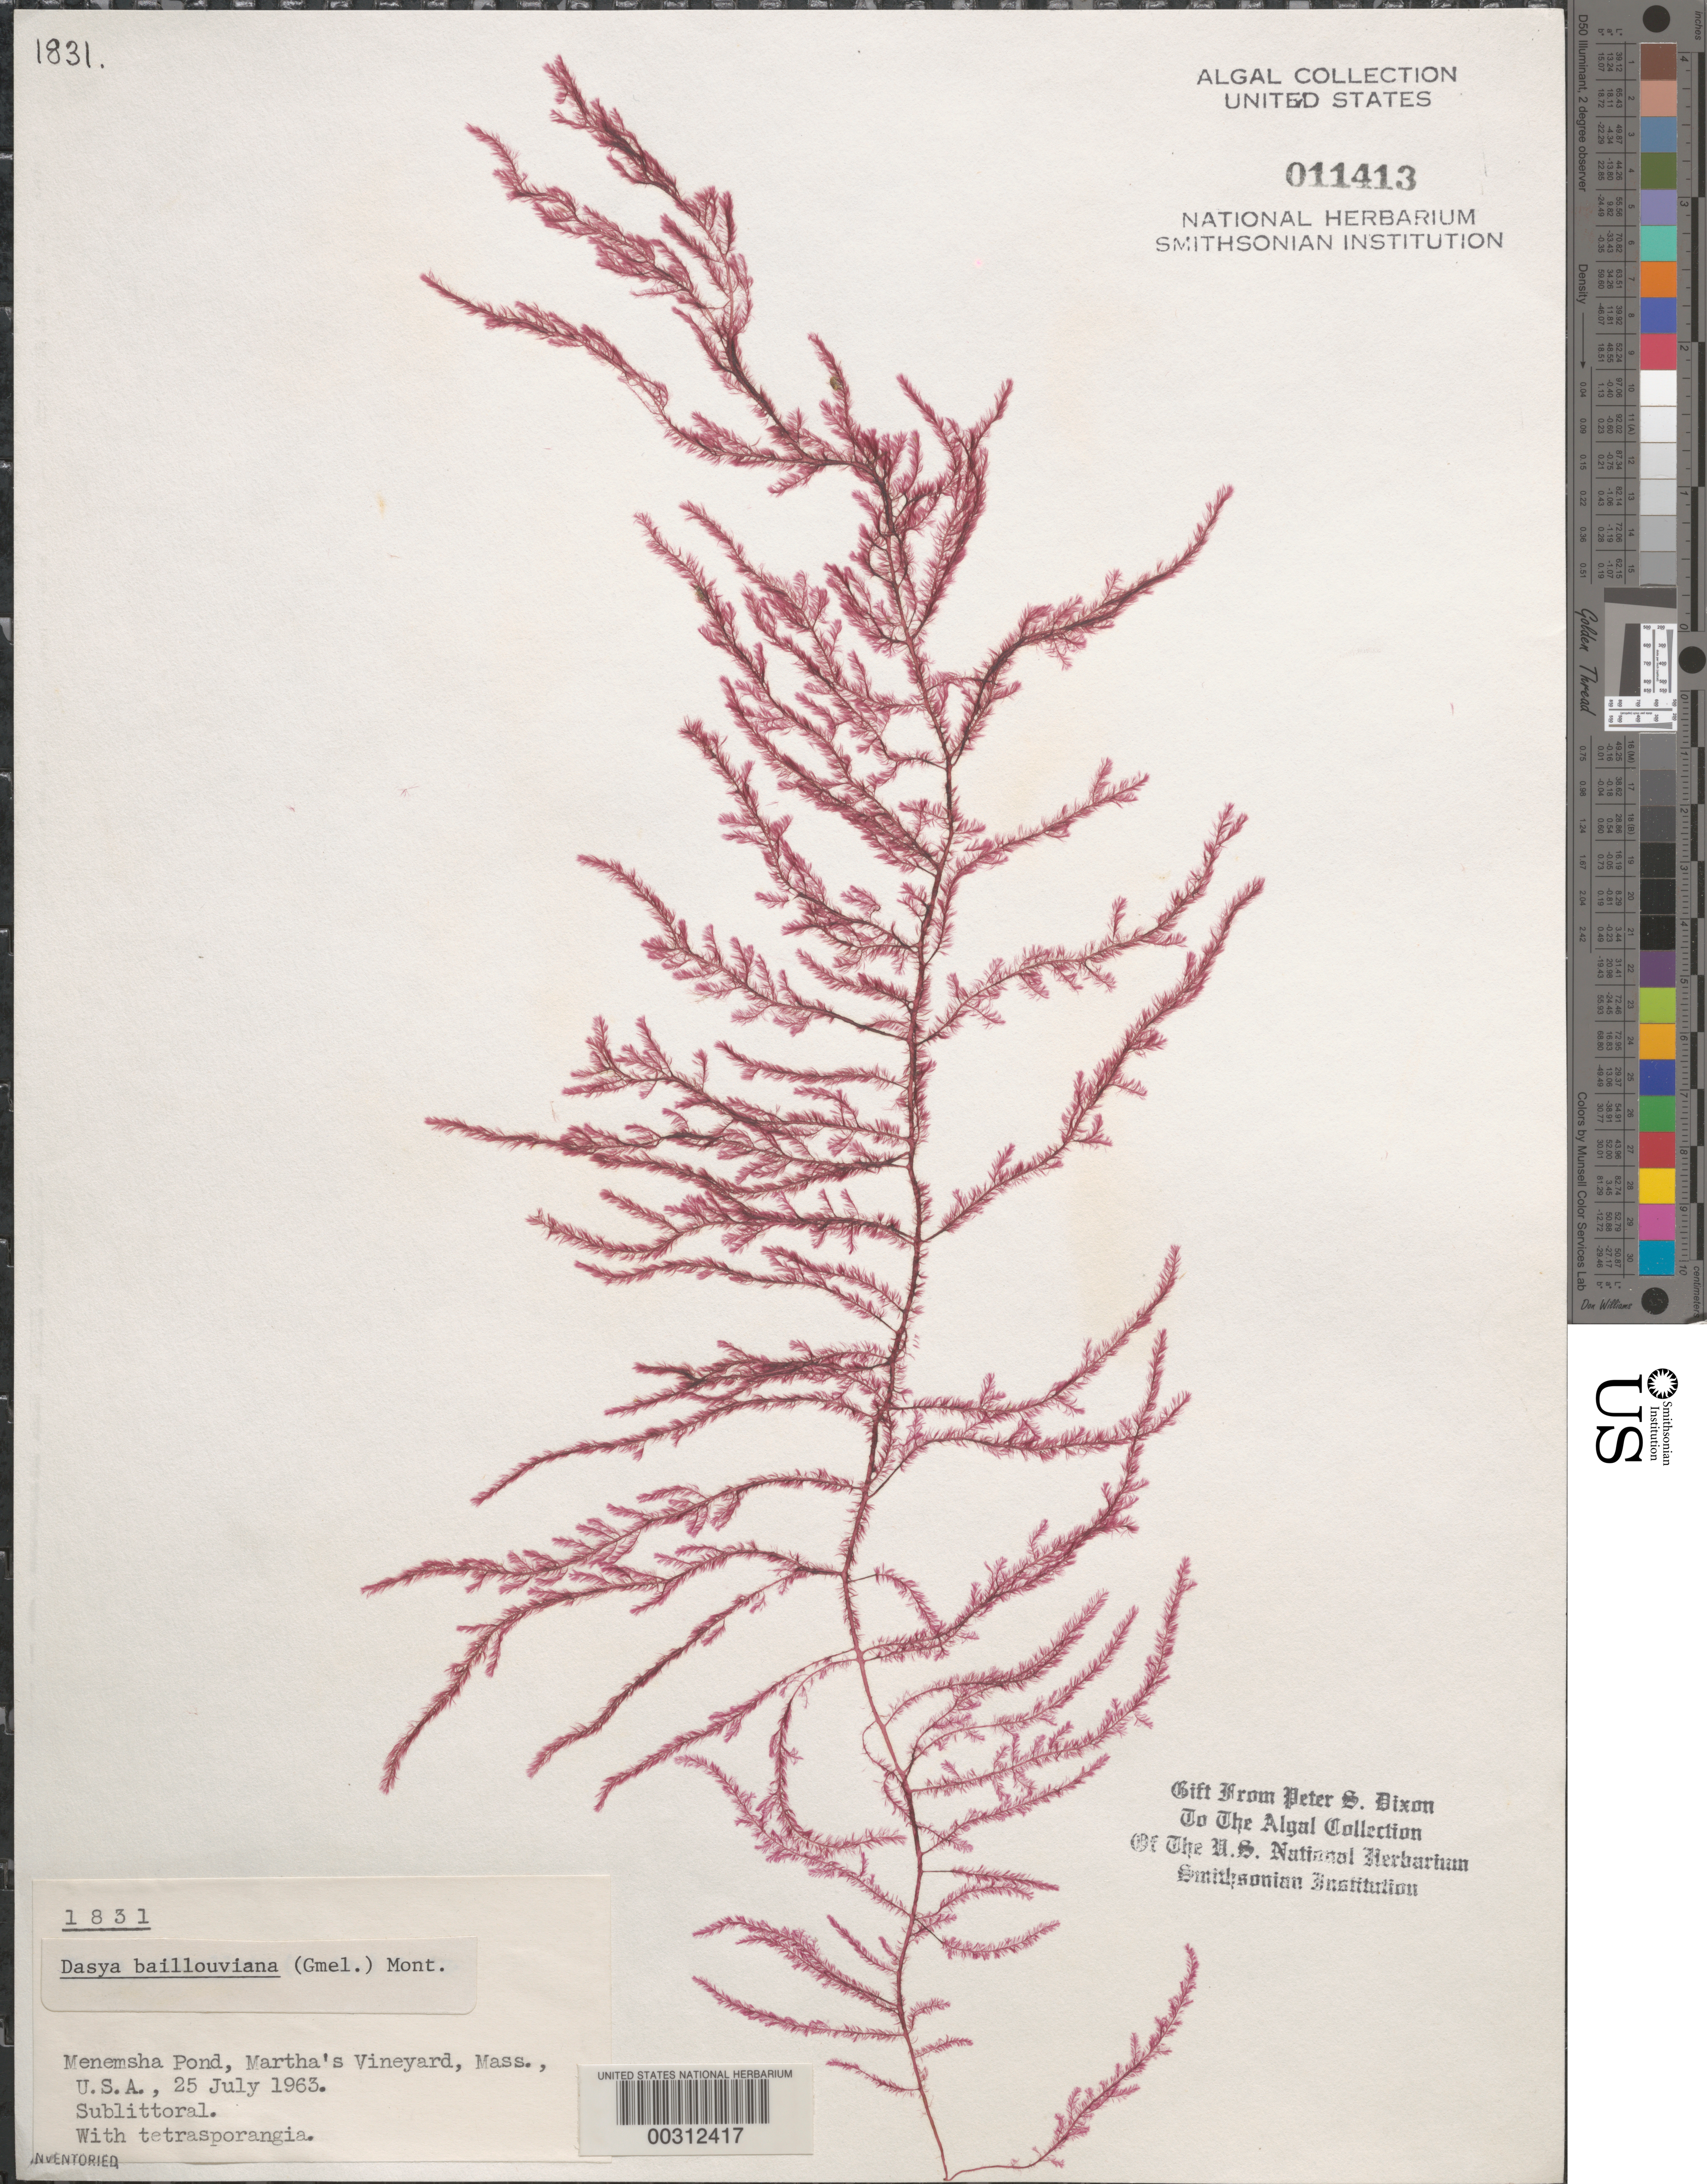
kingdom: Plantae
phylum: Rhodophyta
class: Florideophyceae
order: Ceramiales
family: Dasyaceae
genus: Dasya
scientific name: Dasya pedicellata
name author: (C. Agardh) C. Agardh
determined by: Algae name updating Project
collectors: P. S. Dixon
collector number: PSD 1831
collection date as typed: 25 Jul 1963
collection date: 1963-07-25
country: United States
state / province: Massachusetts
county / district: Dukes County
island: Martha's Vineyard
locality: Menemsha Pond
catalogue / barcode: US 11413